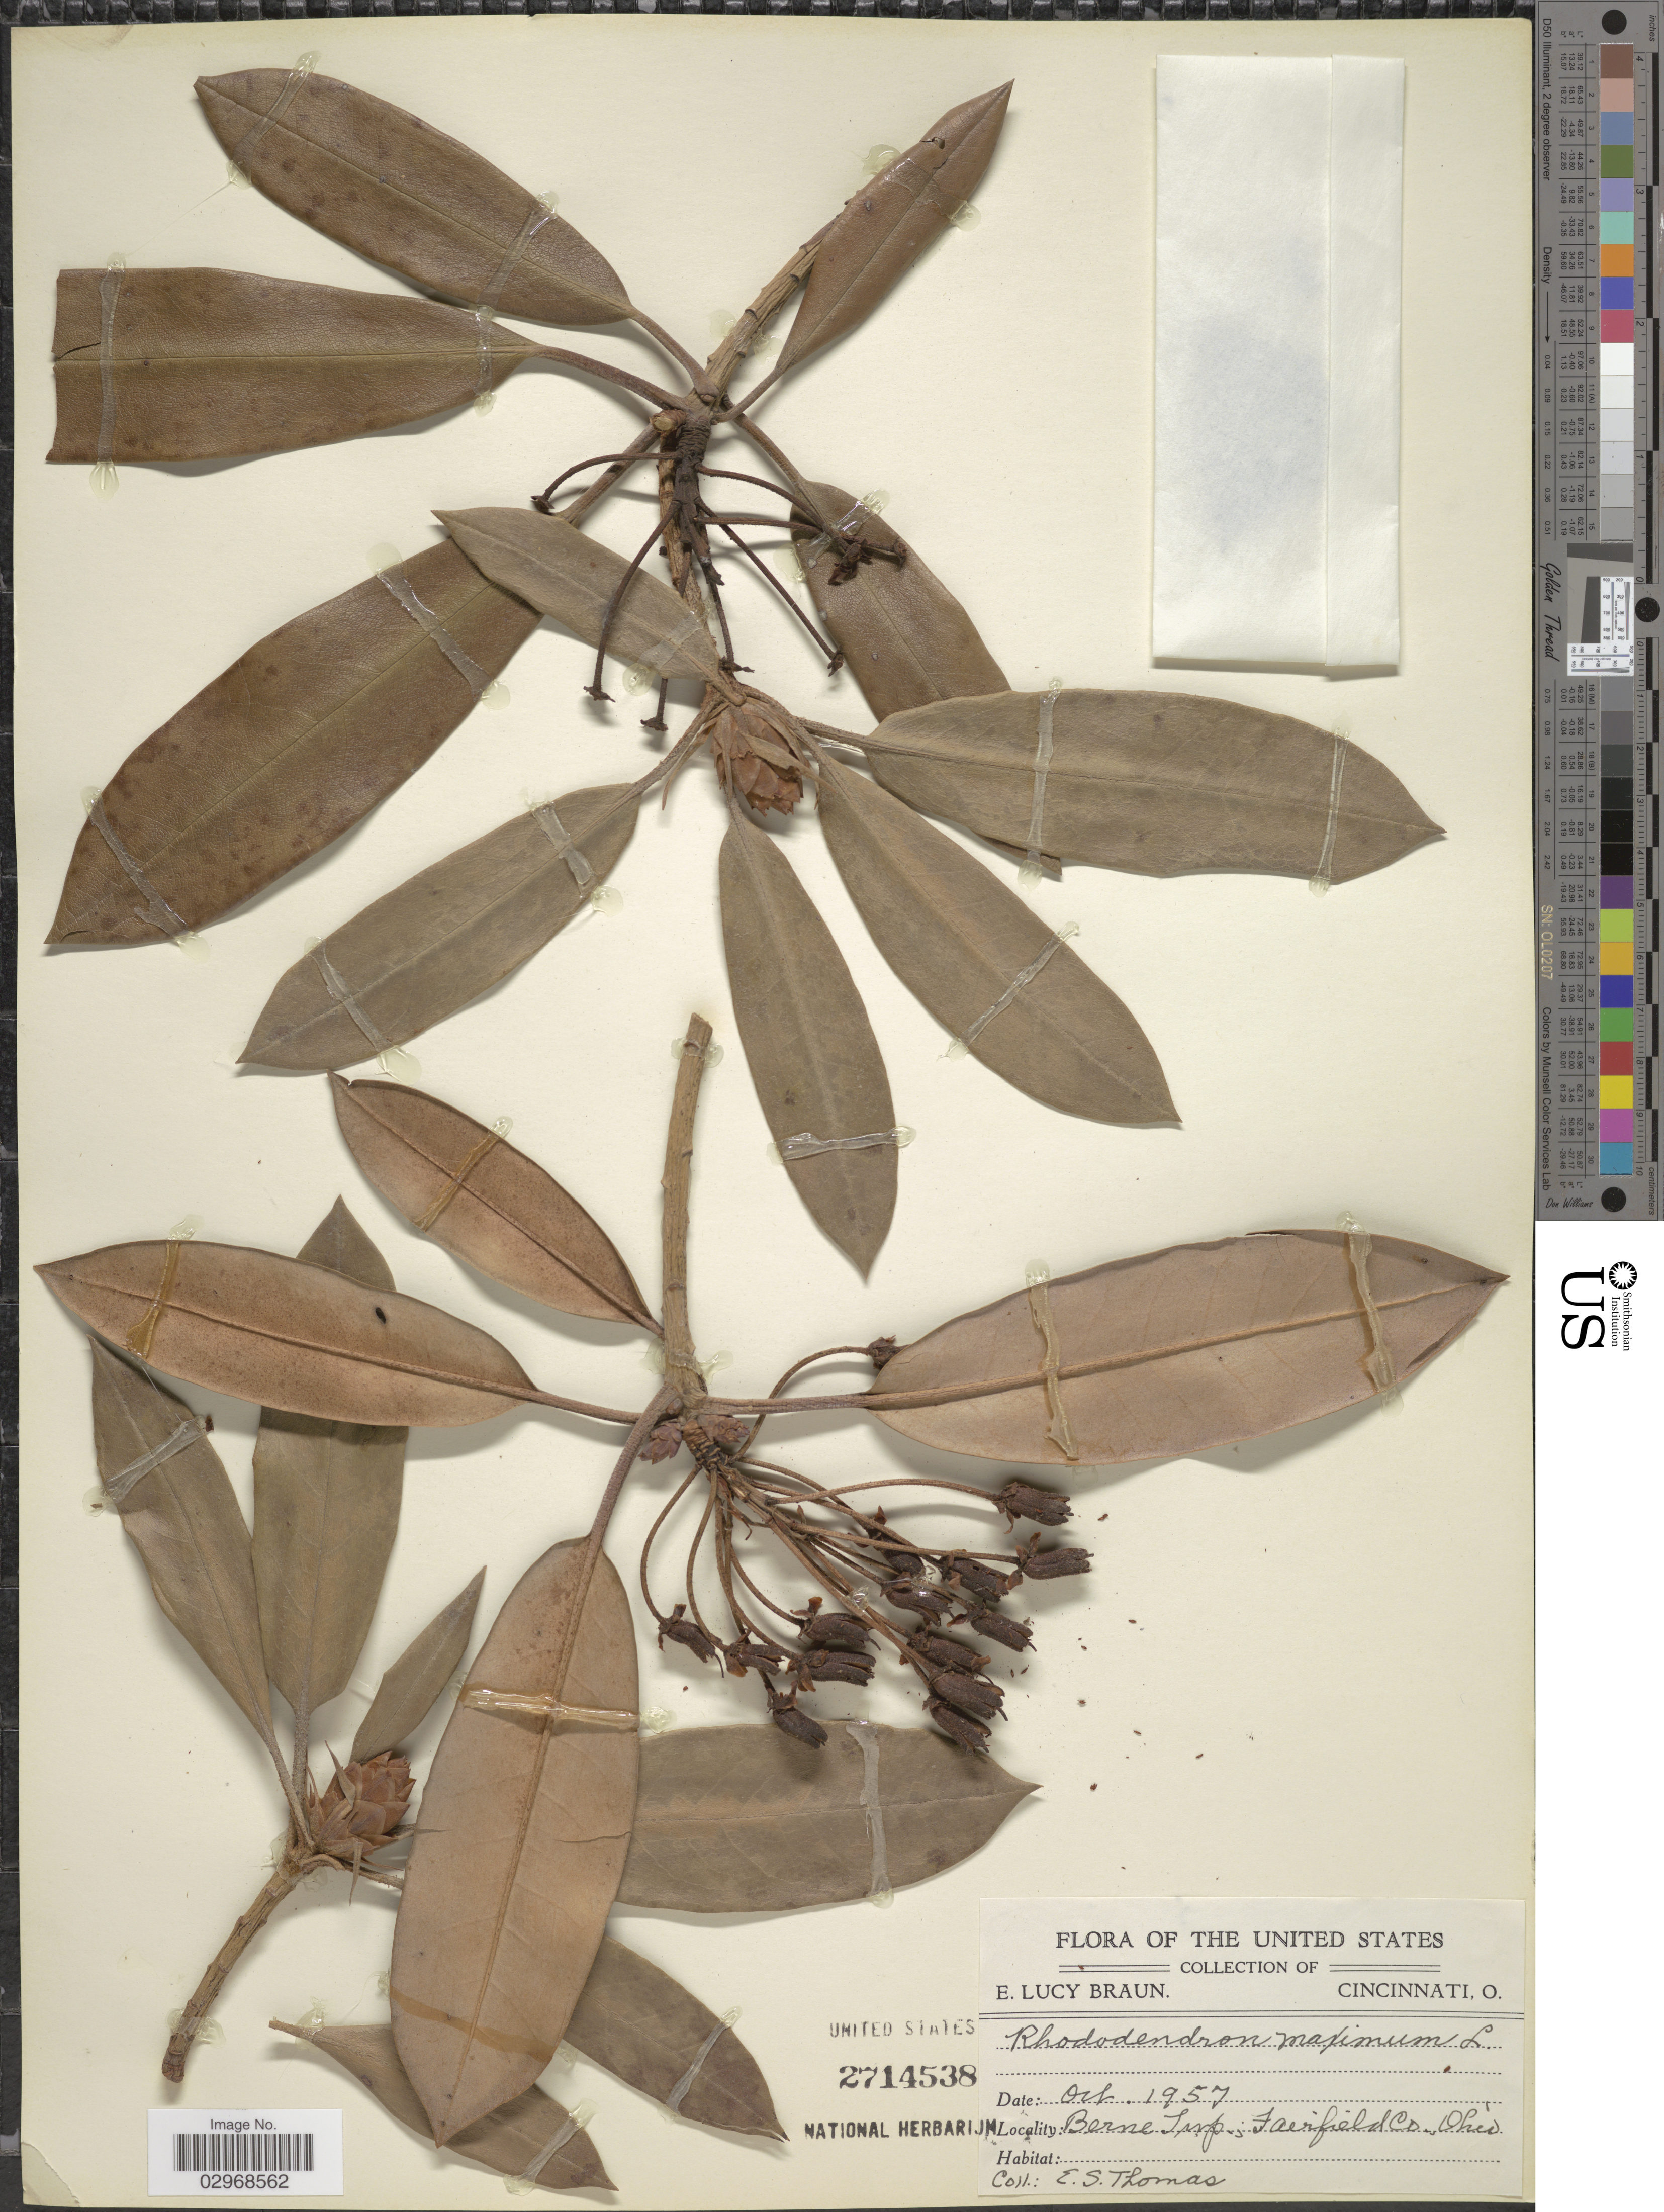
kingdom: Plantae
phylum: Tracheophyta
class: Magnoliopsida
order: Ericales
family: Ericaceae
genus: Rhododendron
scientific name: Rhododendron maximum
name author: L.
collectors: E. Thomas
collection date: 1957-10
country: United States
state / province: Ohio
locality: Berne Twp.; Fairfield Co.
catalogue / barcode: US 2714538